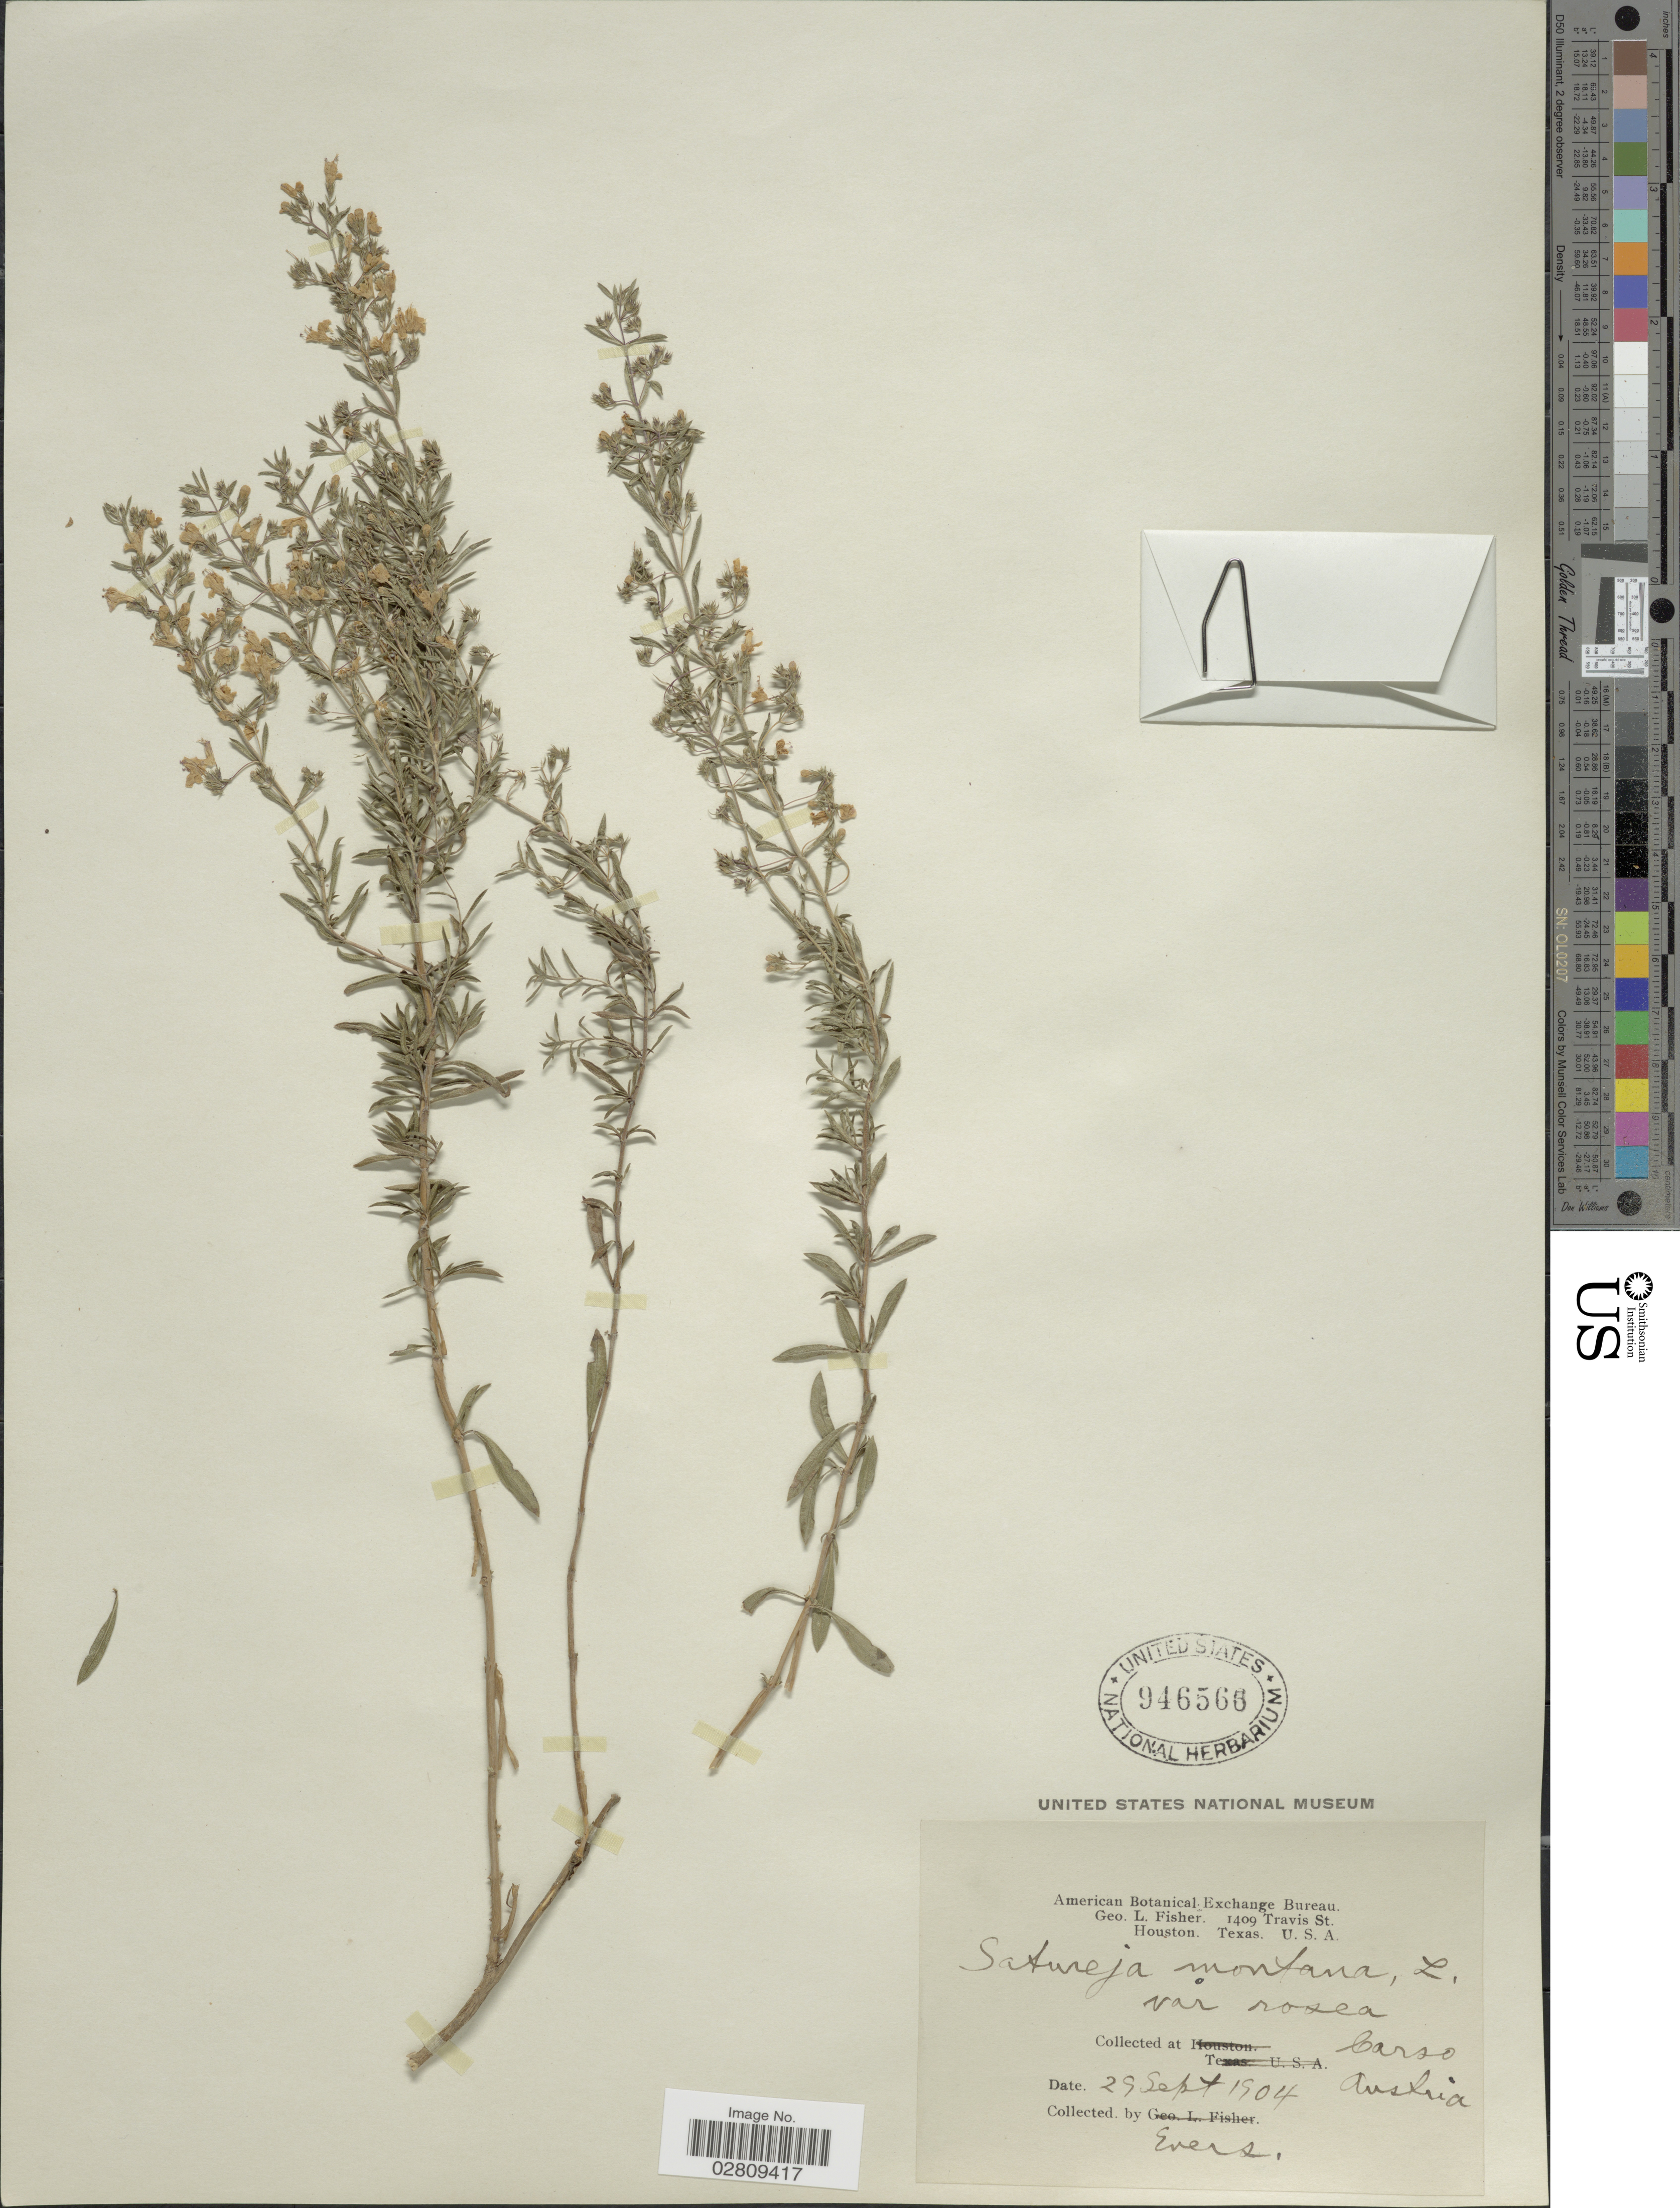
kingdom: Plantae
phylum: Tracheophyta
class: Magnoliopsida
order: Lamiales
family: Lamiaceae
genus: Satureja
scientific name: Satureja montana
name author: L.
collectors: Evers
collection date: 1904-09-29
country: Austria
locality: Carso.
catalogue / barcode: US 946566